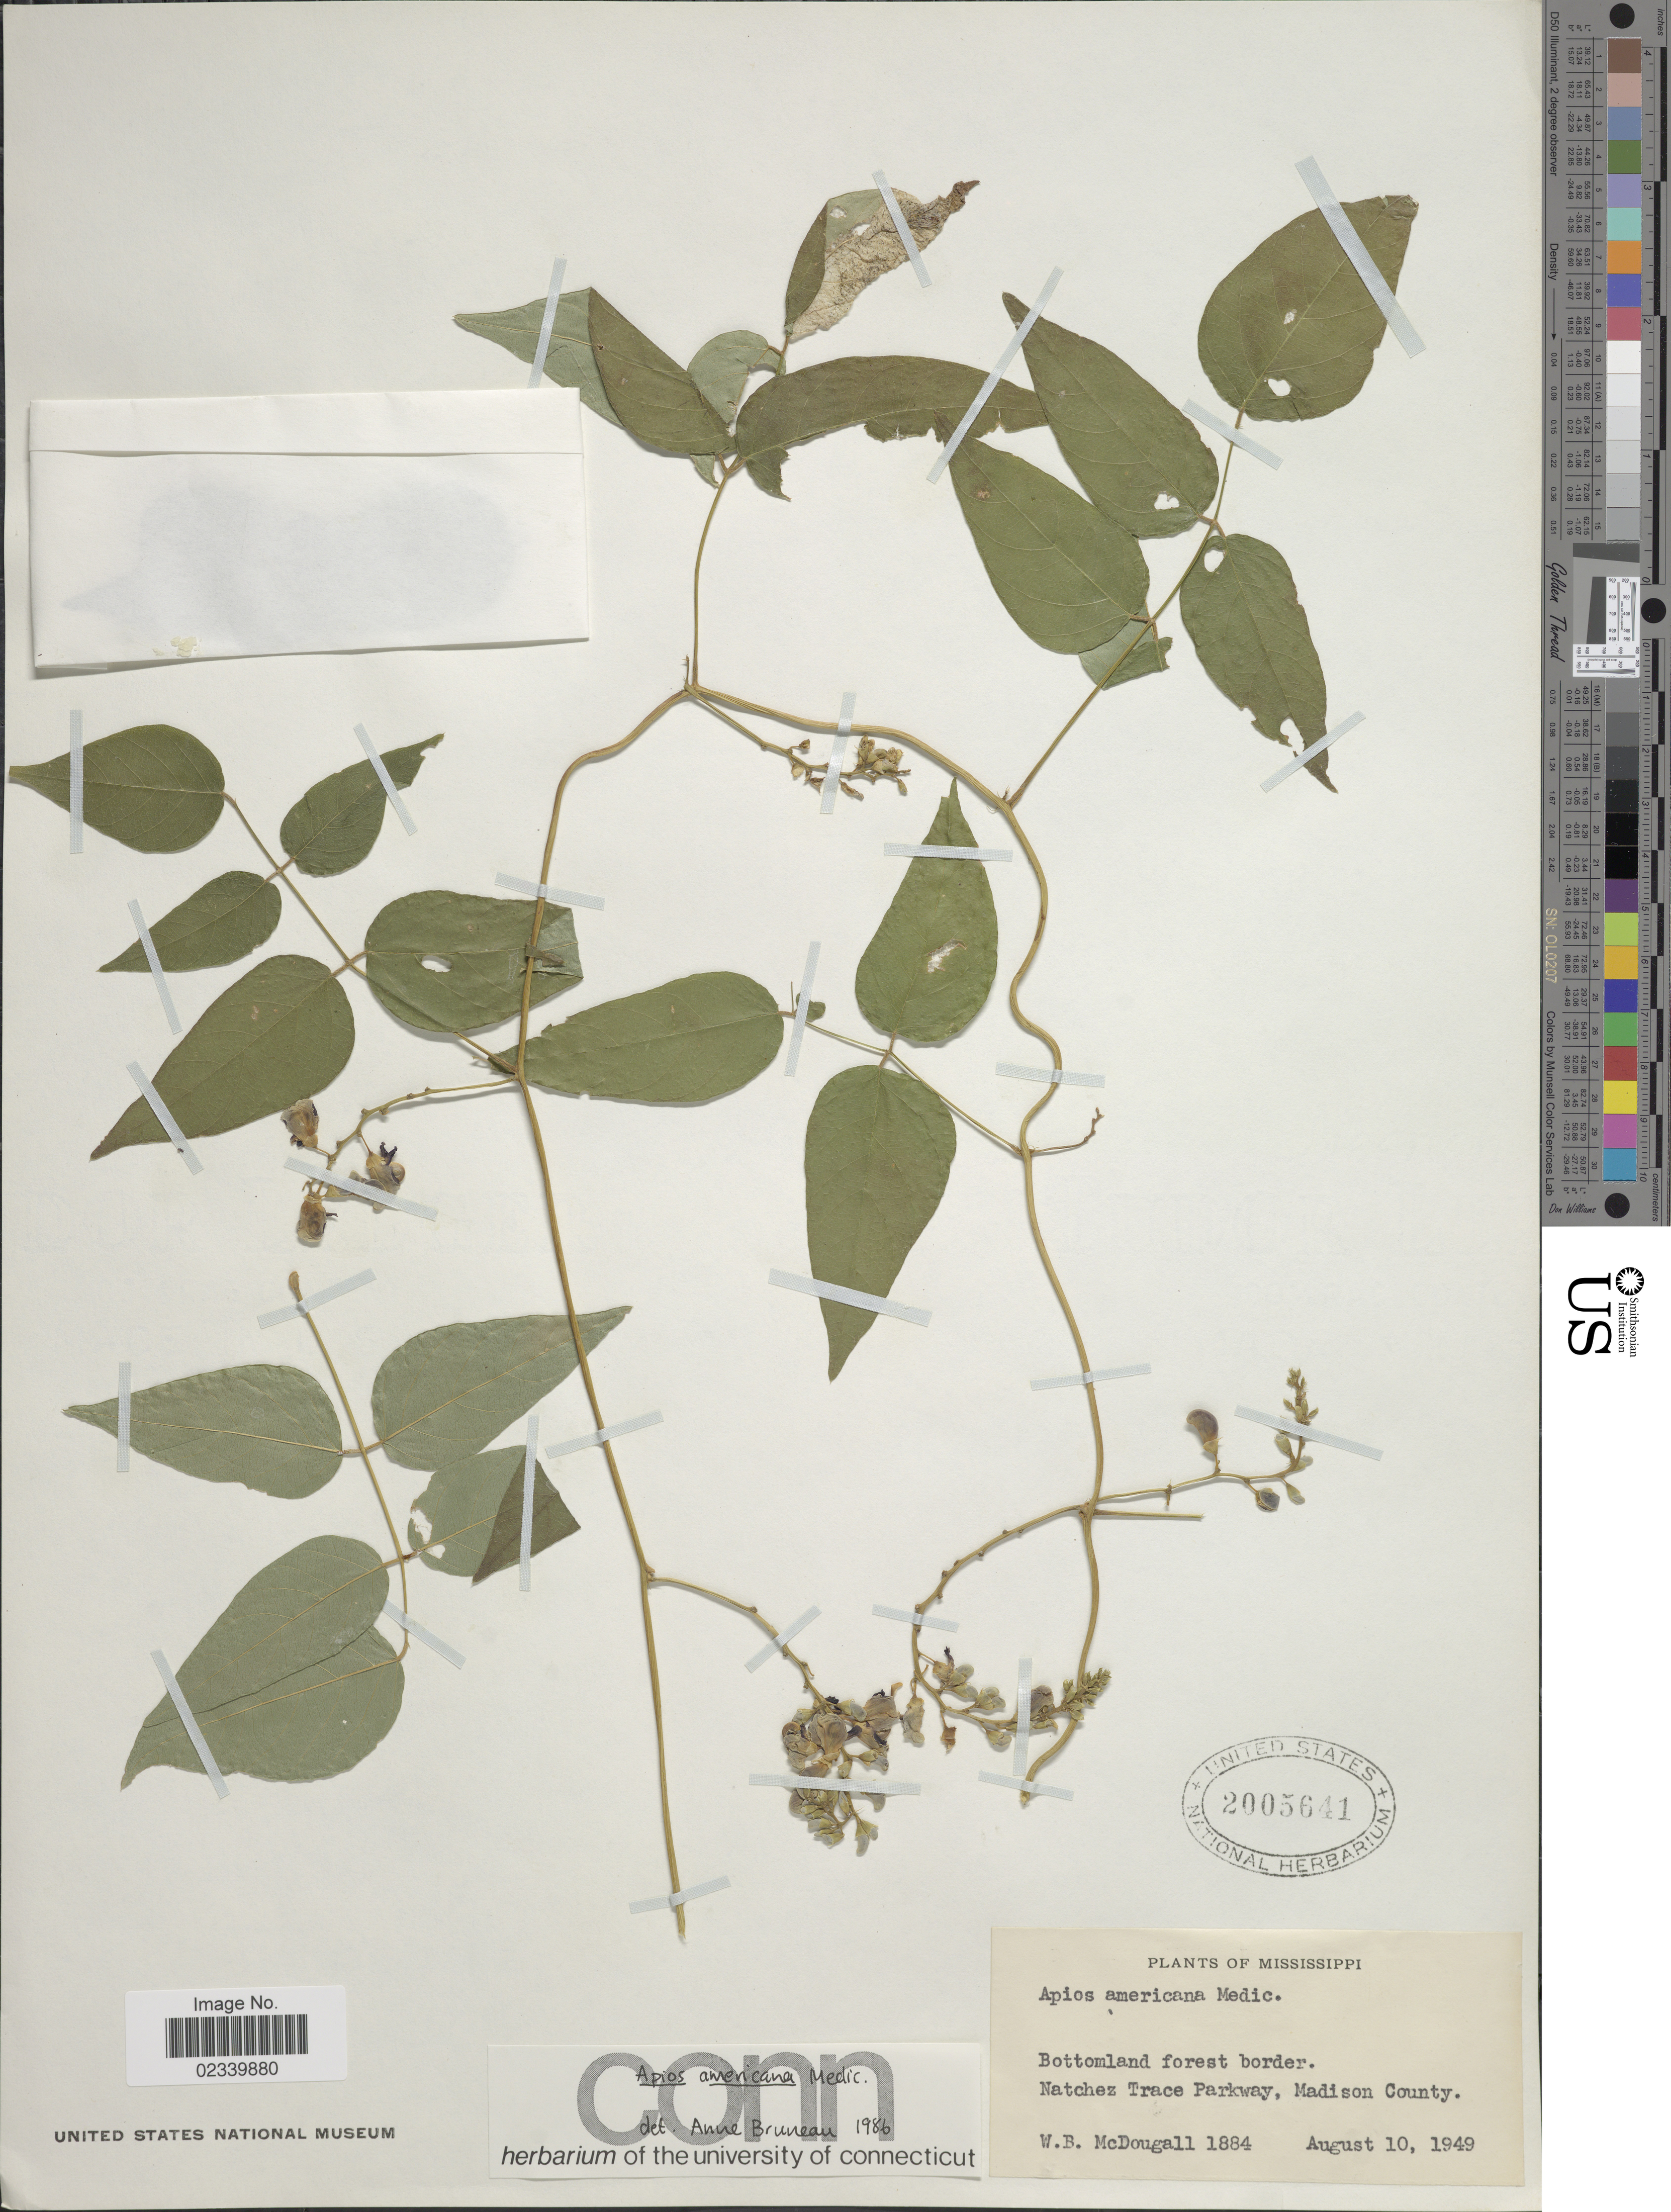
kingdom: Plantae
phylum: Tracheophyta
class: Magnoliopsida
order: Fabales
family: Fabaceae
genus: Apios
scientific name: Apios americana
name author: Medik.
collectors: W. B. McDougall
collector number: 1884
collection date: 1949-08-10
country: United States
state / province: Mississippi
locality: Bottomland forest border, Natchez Trace Parkway, Madison County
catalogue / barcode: US 2005641